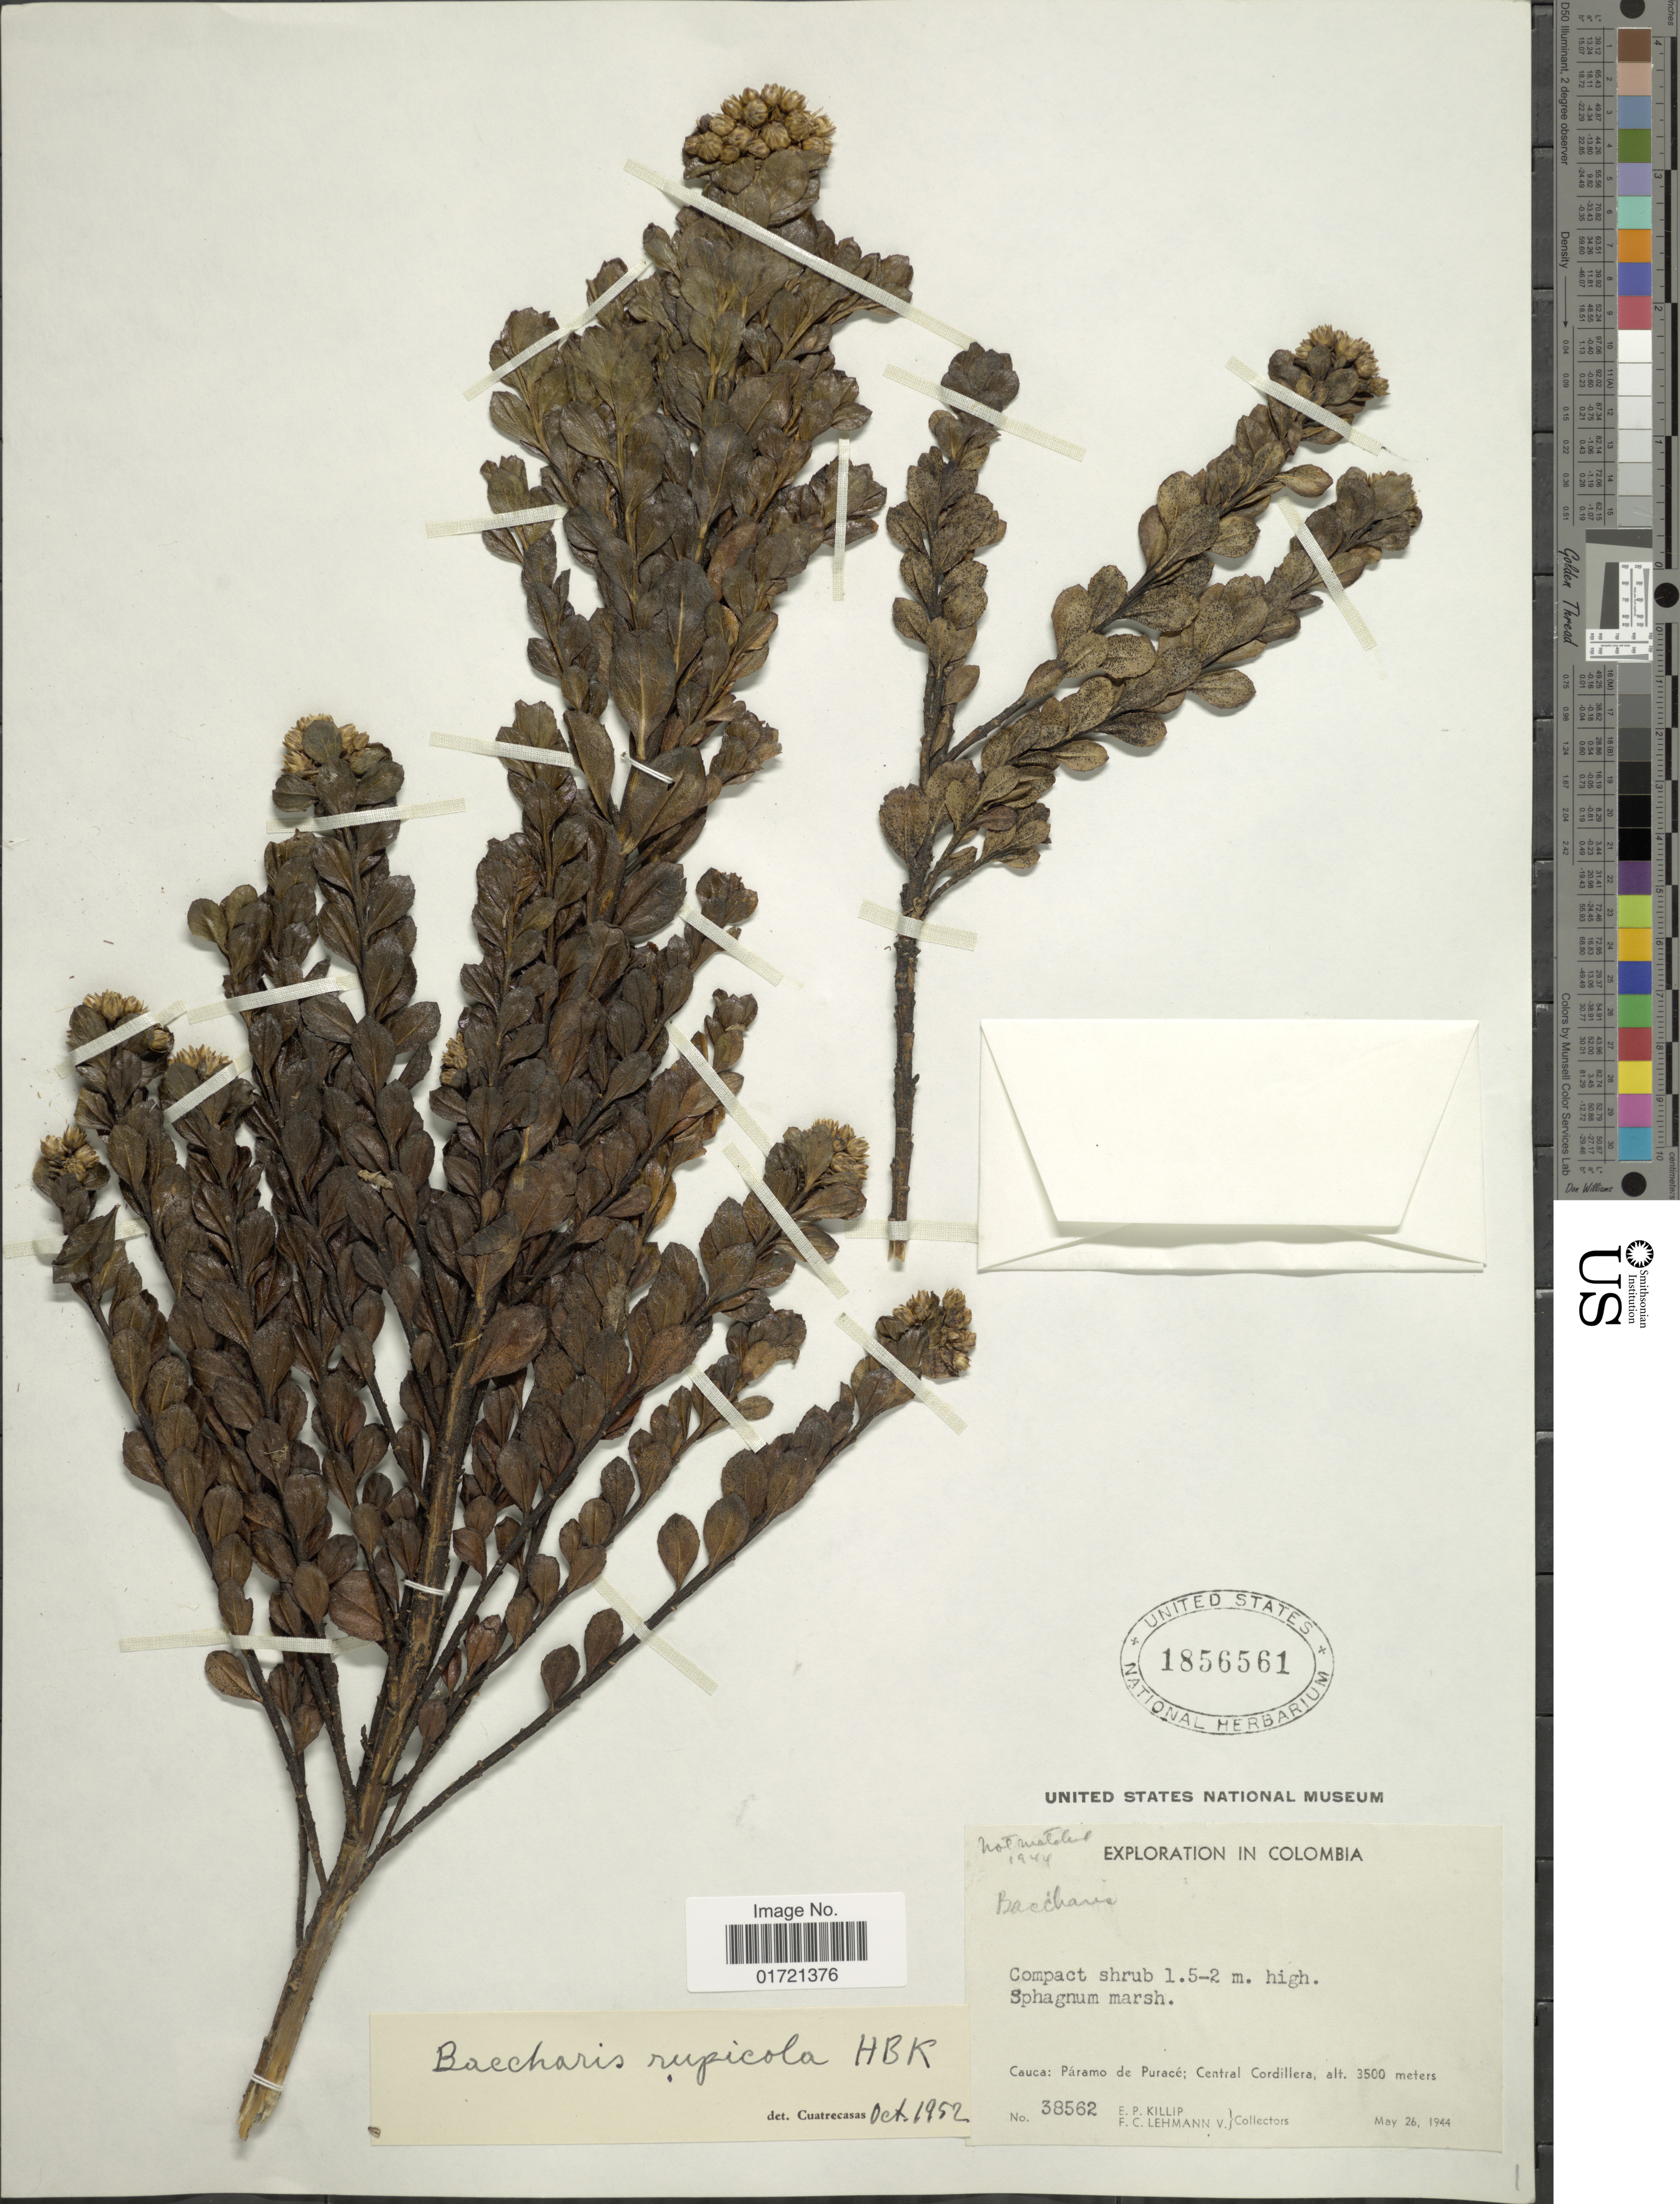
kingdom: Plantae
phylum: Tracheophyta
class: Magnoliopsida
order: Asterales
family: Asteraceae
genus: Baccharis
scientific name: Baccharis rupicola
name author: Kunth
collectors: E. P. Killip & F. Lehmann v.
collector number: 38562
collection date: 1944-05-26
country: Colombia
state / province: Cauca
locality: Cauca: Páramo de Puracé: Central Cordillera.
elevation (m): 3500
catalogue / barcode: US 1856561